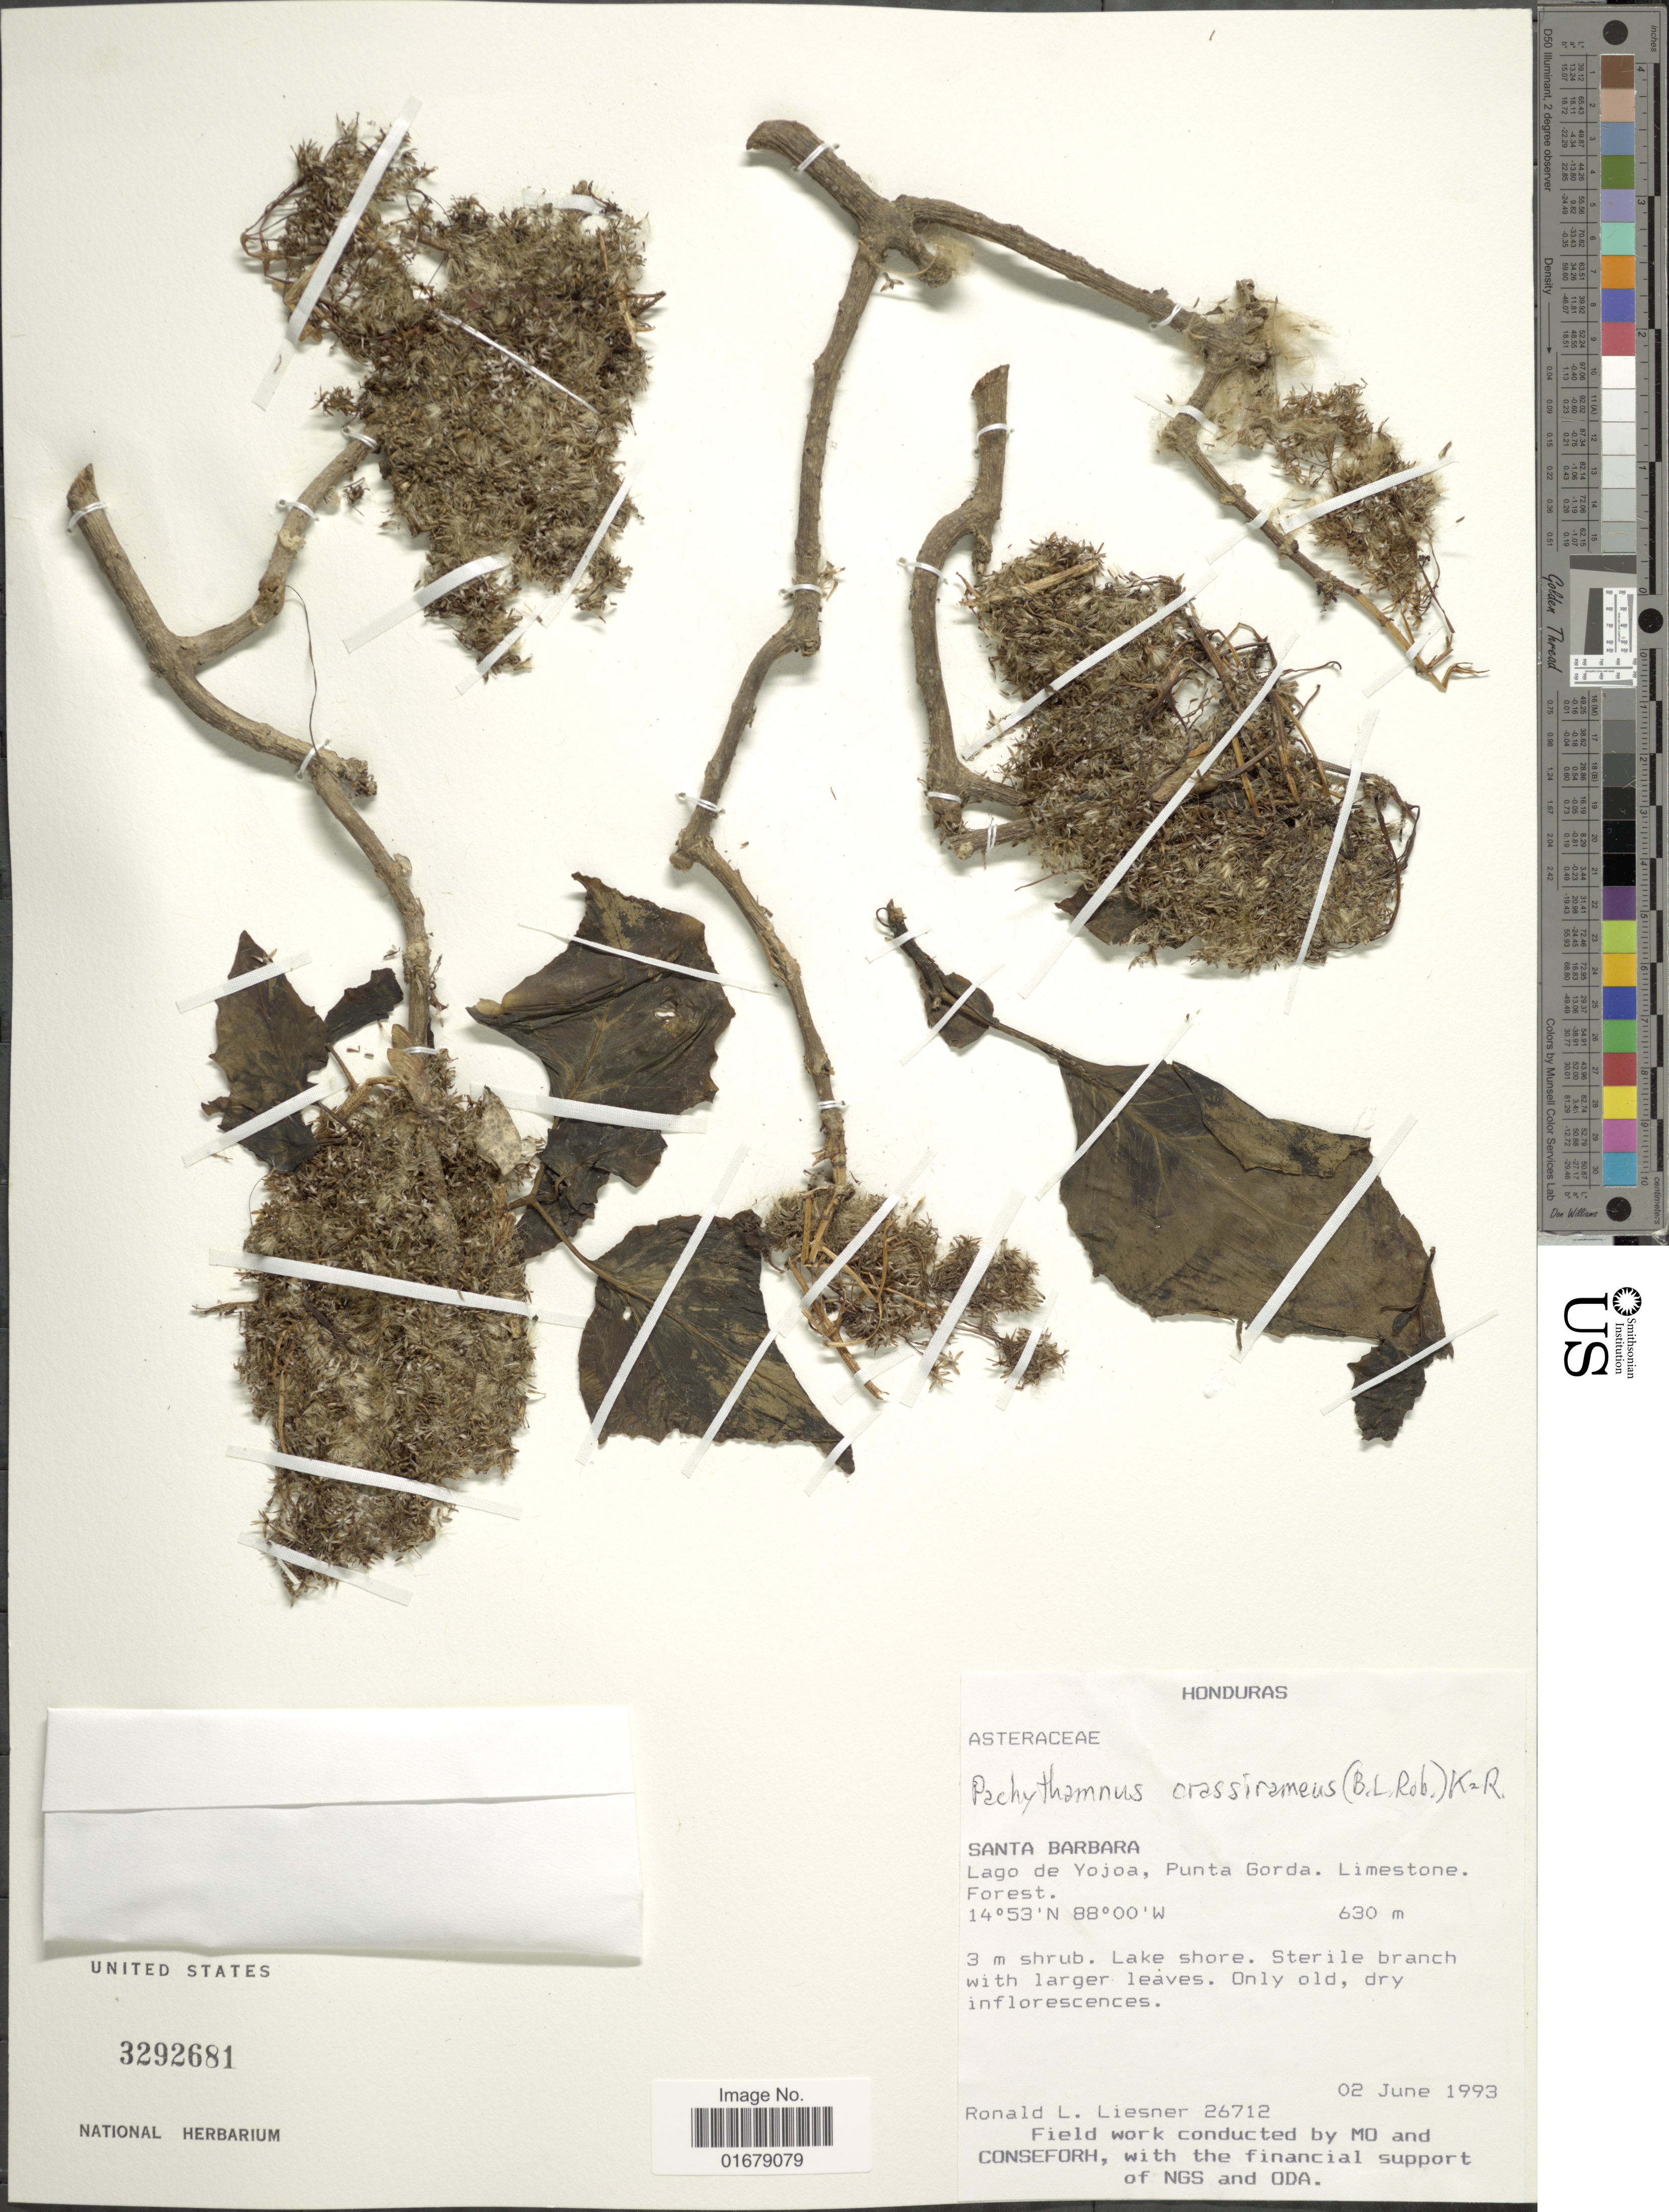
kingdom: Plantae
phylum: Tracheophyta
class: Magnoliopsida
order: Asterales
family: Asteraceae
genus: Pachythamnus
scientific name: Pachythamnus crassirameus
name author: (B.L. Rob.) R.M. King & H. Rob.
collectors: R. L. Liesner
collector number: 26712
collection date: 1993-06-02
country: Honduras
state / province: Santa Bárbara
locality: Honduras, Santa Barbara. Lago de Yojoa, Punta Gorda. Limestone forest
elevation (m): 630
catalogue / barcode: US 3292681